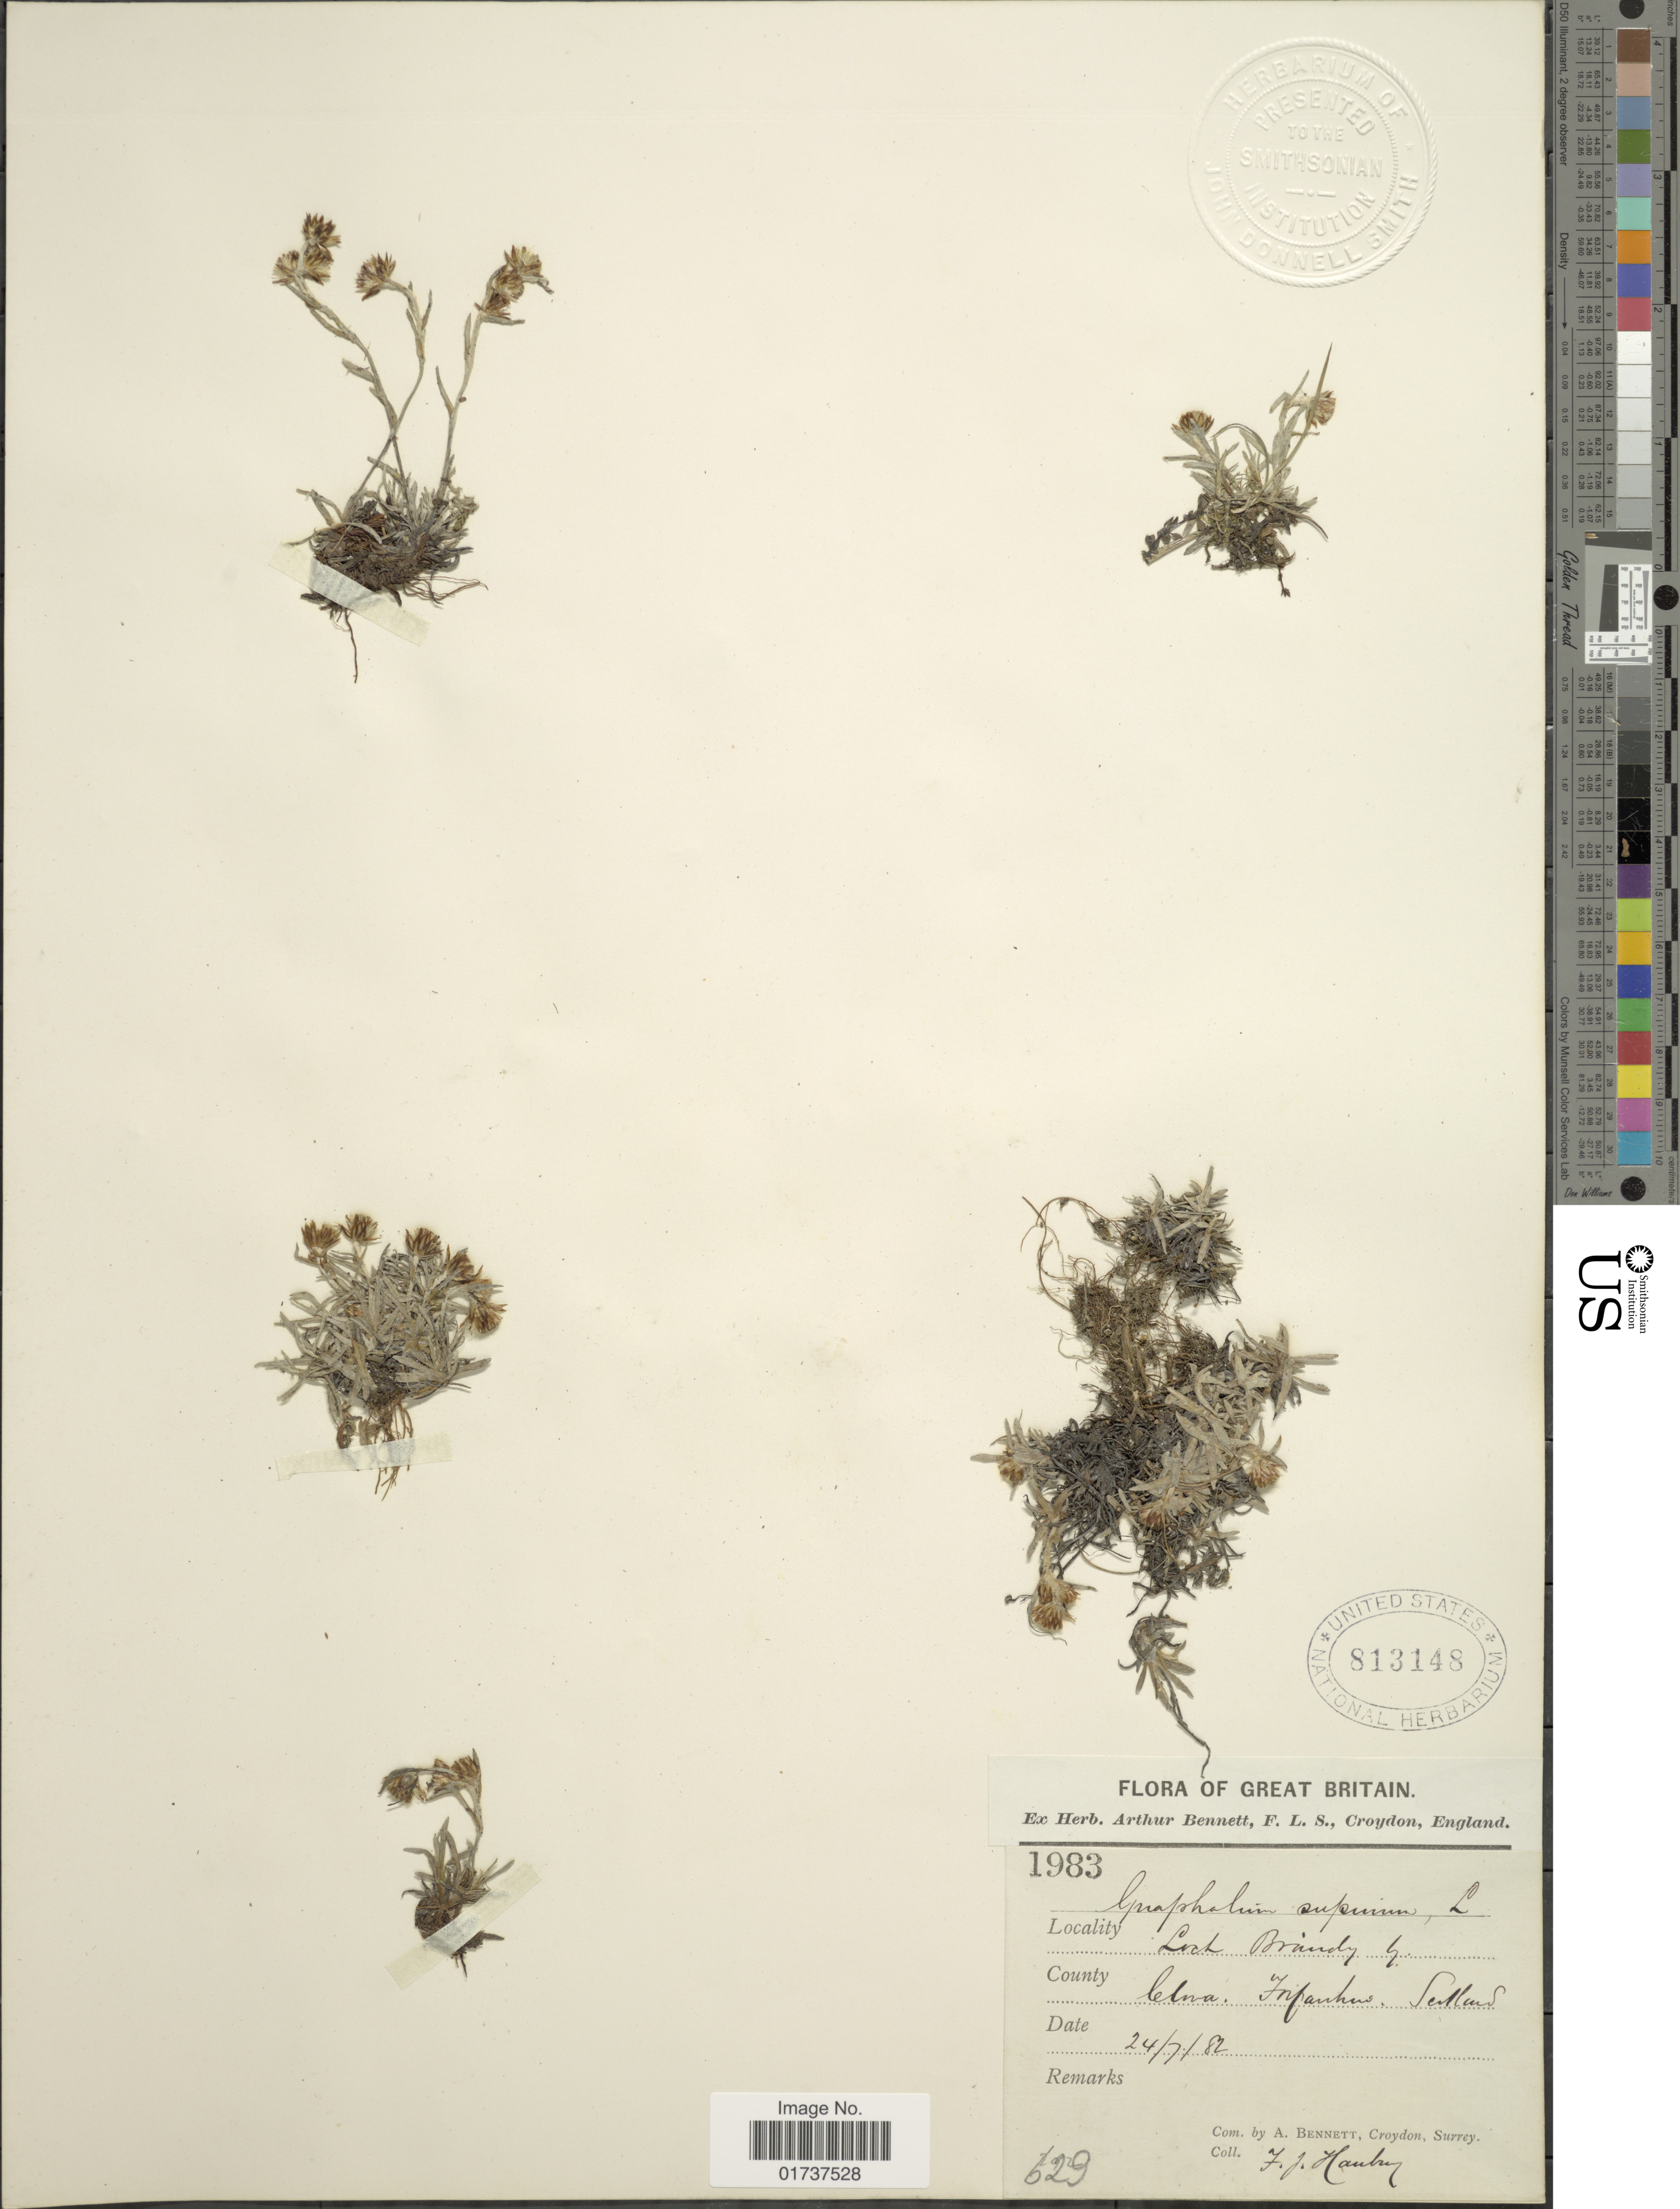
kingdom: Plantae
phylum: Tracheophyta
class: Magnoliopsida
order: Asterales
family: Asteraceae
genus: Gnaphalium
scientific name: Gnaphalium supinum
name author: L.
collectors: F. Hanbury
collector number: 629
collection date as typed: Transcribed d/m/y: 24/7/82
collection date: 1882-07-24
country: United Kingdom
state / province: Scotland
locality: Loch Brandy, Clova, Forfarshire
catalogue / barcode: US 813148